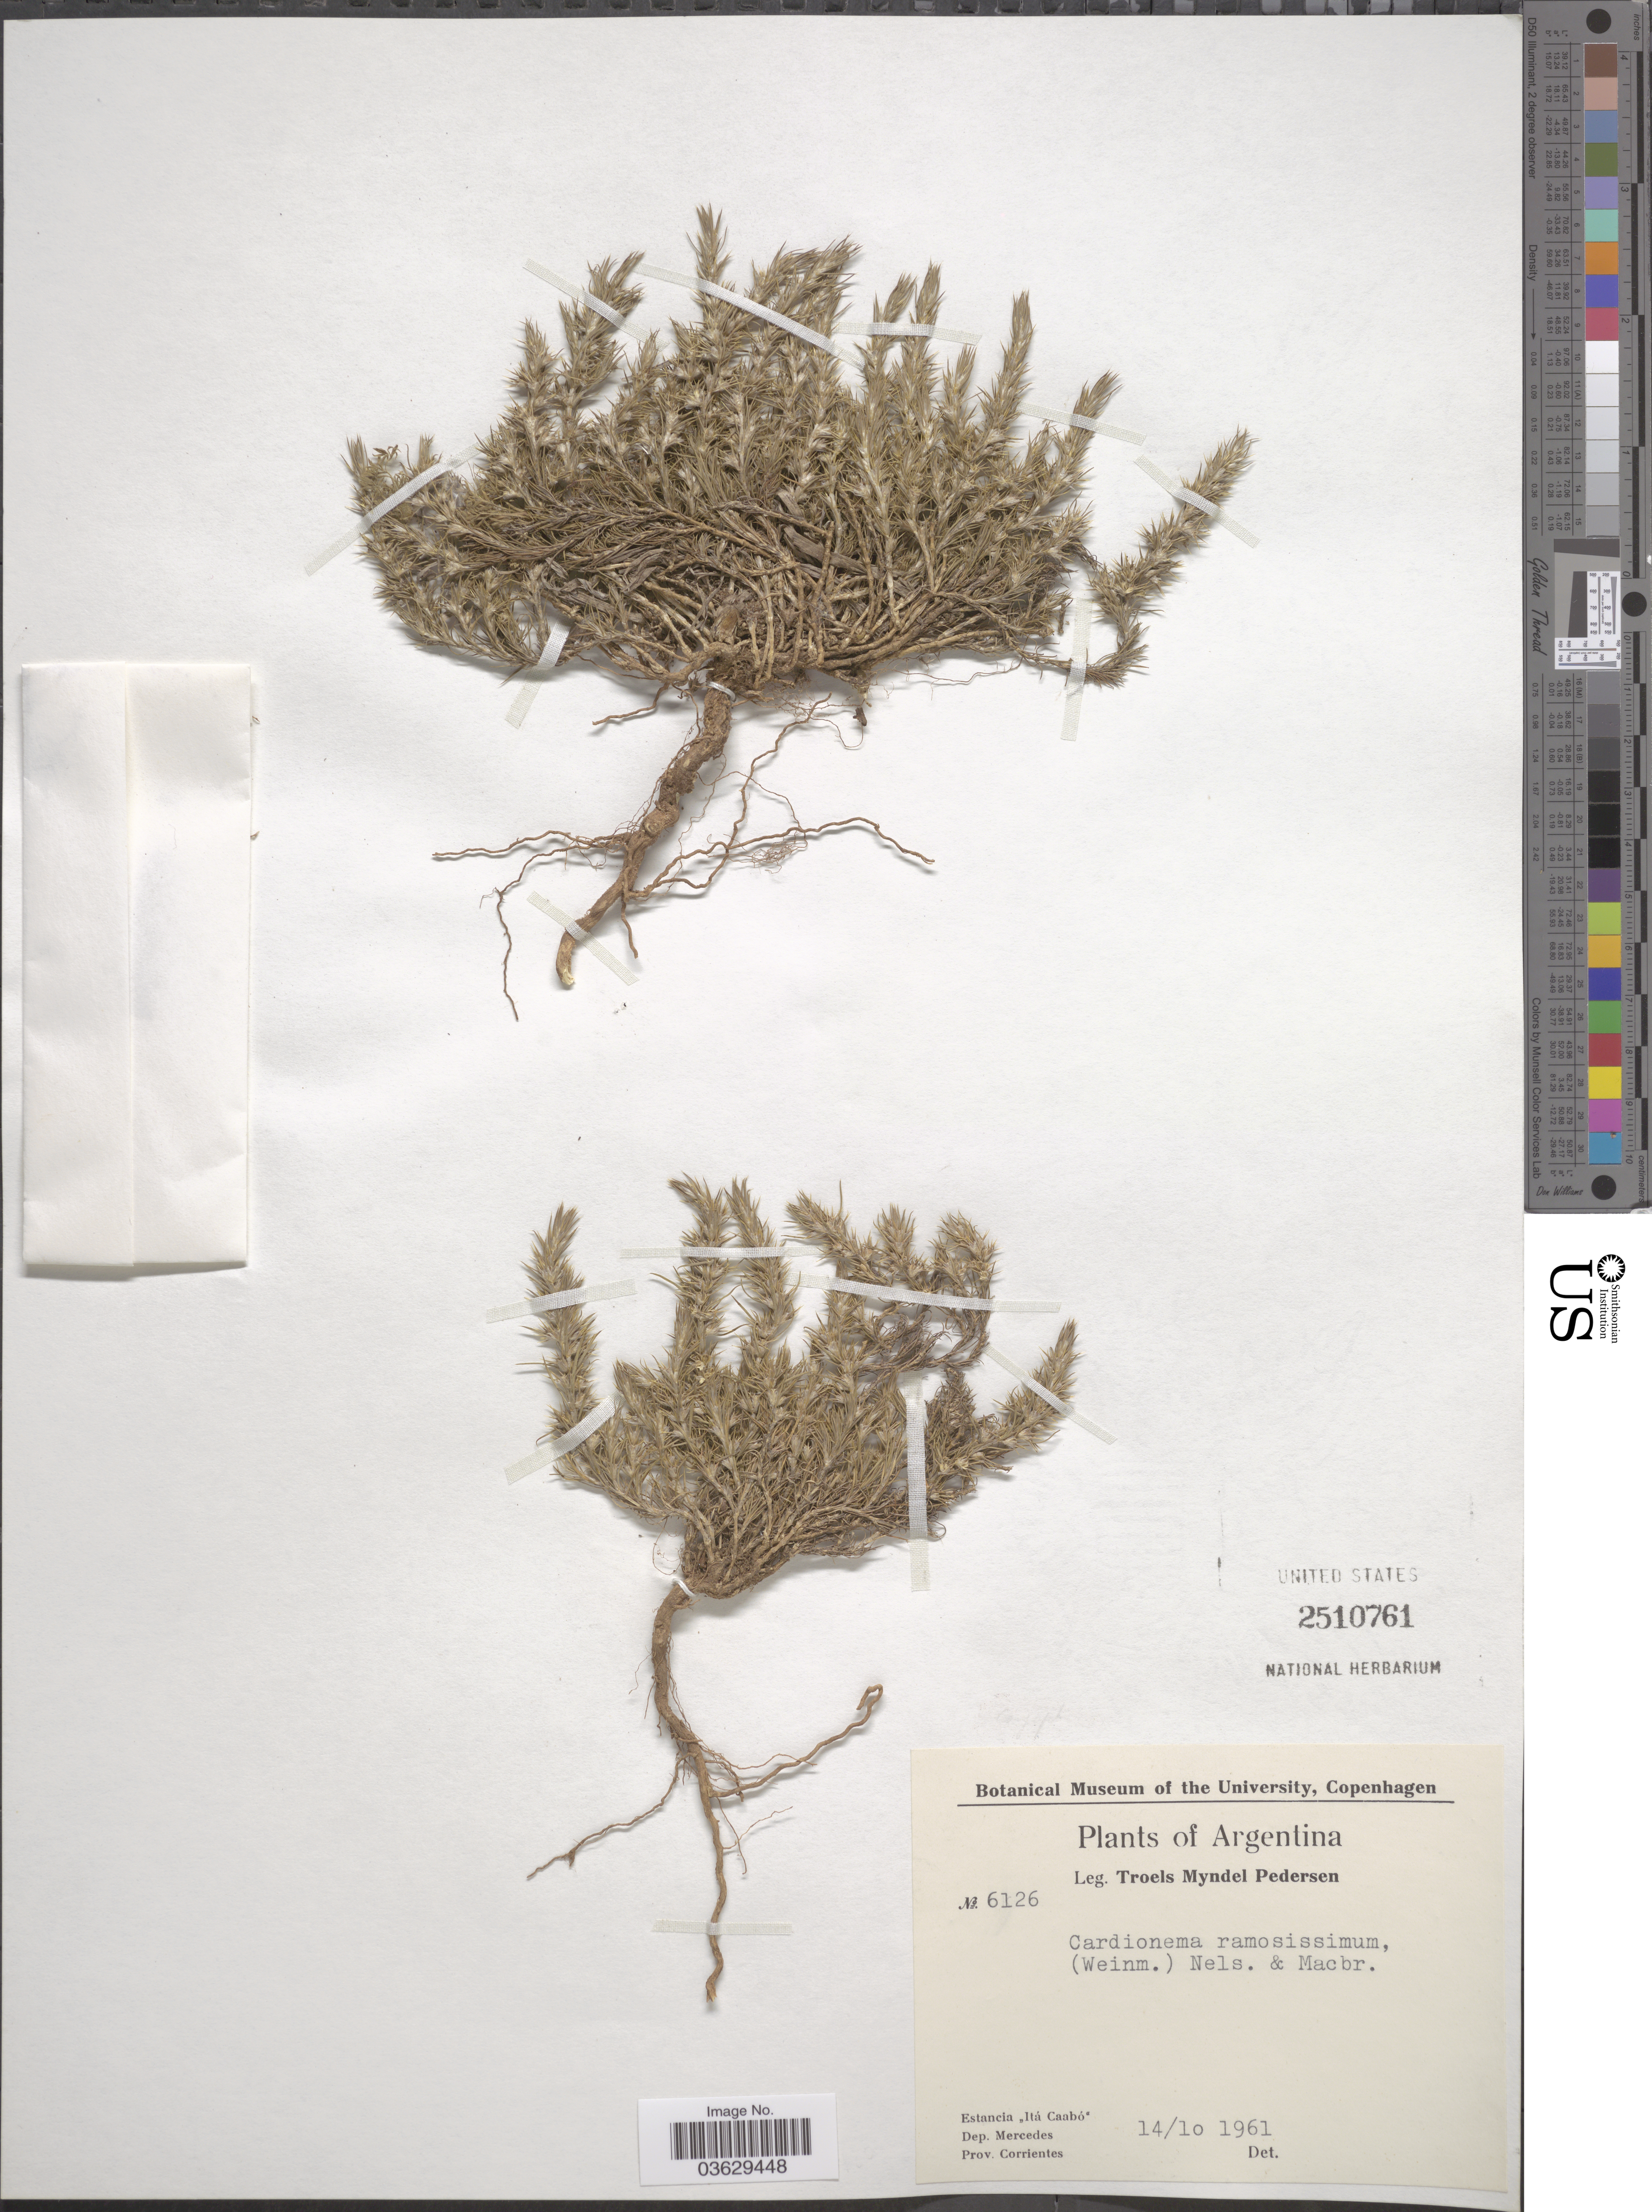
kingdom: Plantae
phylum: Tracheophyta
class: Magnoliopsida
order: Caryophyllales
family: Caryophyllaceae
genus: Cardionema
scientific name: Cardionema ramosissimum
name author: (Weinm.) A. Nelson & J.F. Macbr.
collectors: T. Pederson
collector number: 6126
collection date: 1961-10-14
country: Argentina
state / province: Corrientes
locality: Estancia "Itá Caabó". Dep. Mercedes.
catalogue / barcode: US 2510761